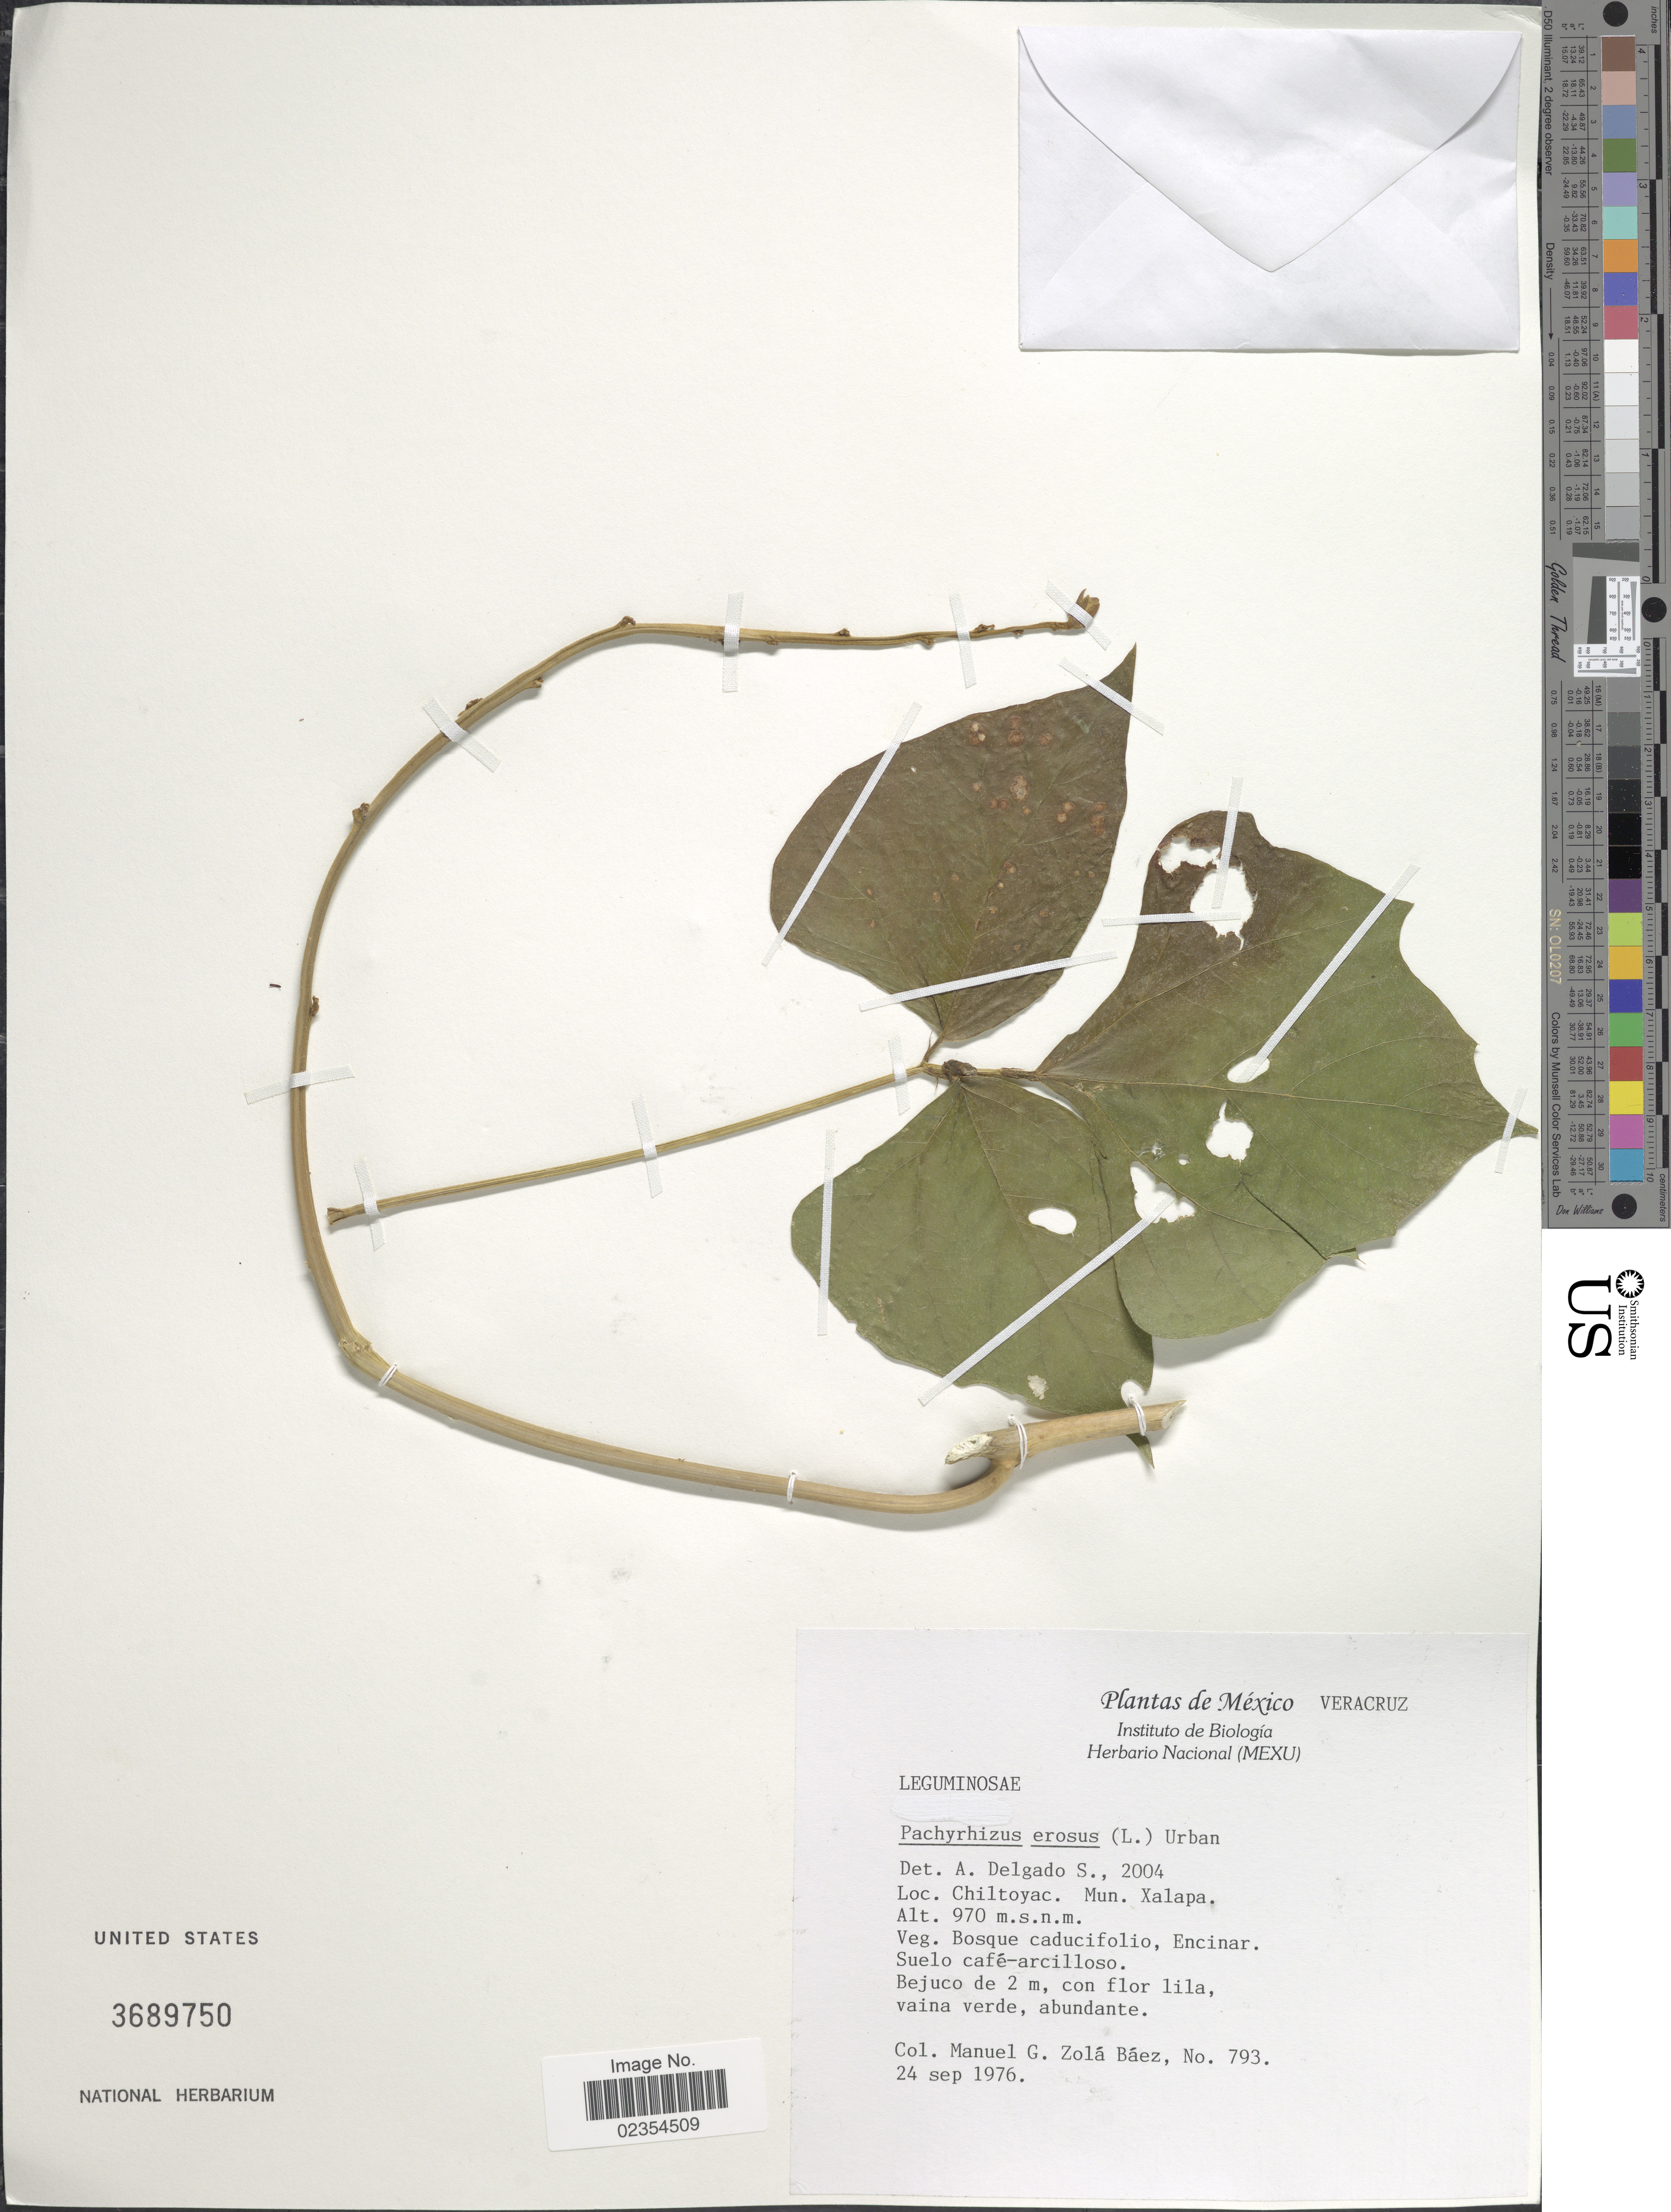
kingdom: Plantae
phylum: Tracheophyta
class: Magnoliopsida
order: Fabales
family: Fabaceae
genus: Pachyrhizus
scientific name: Pachyrhizus erosus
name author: (L.) Urb.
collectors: M. Zola Baez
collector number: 793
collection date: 1976-09-24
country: Mexico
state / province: Veracruz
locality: Veracruz, Chiltoyac, Mun. Xalapa.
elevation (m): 970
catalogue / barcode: US 3689750